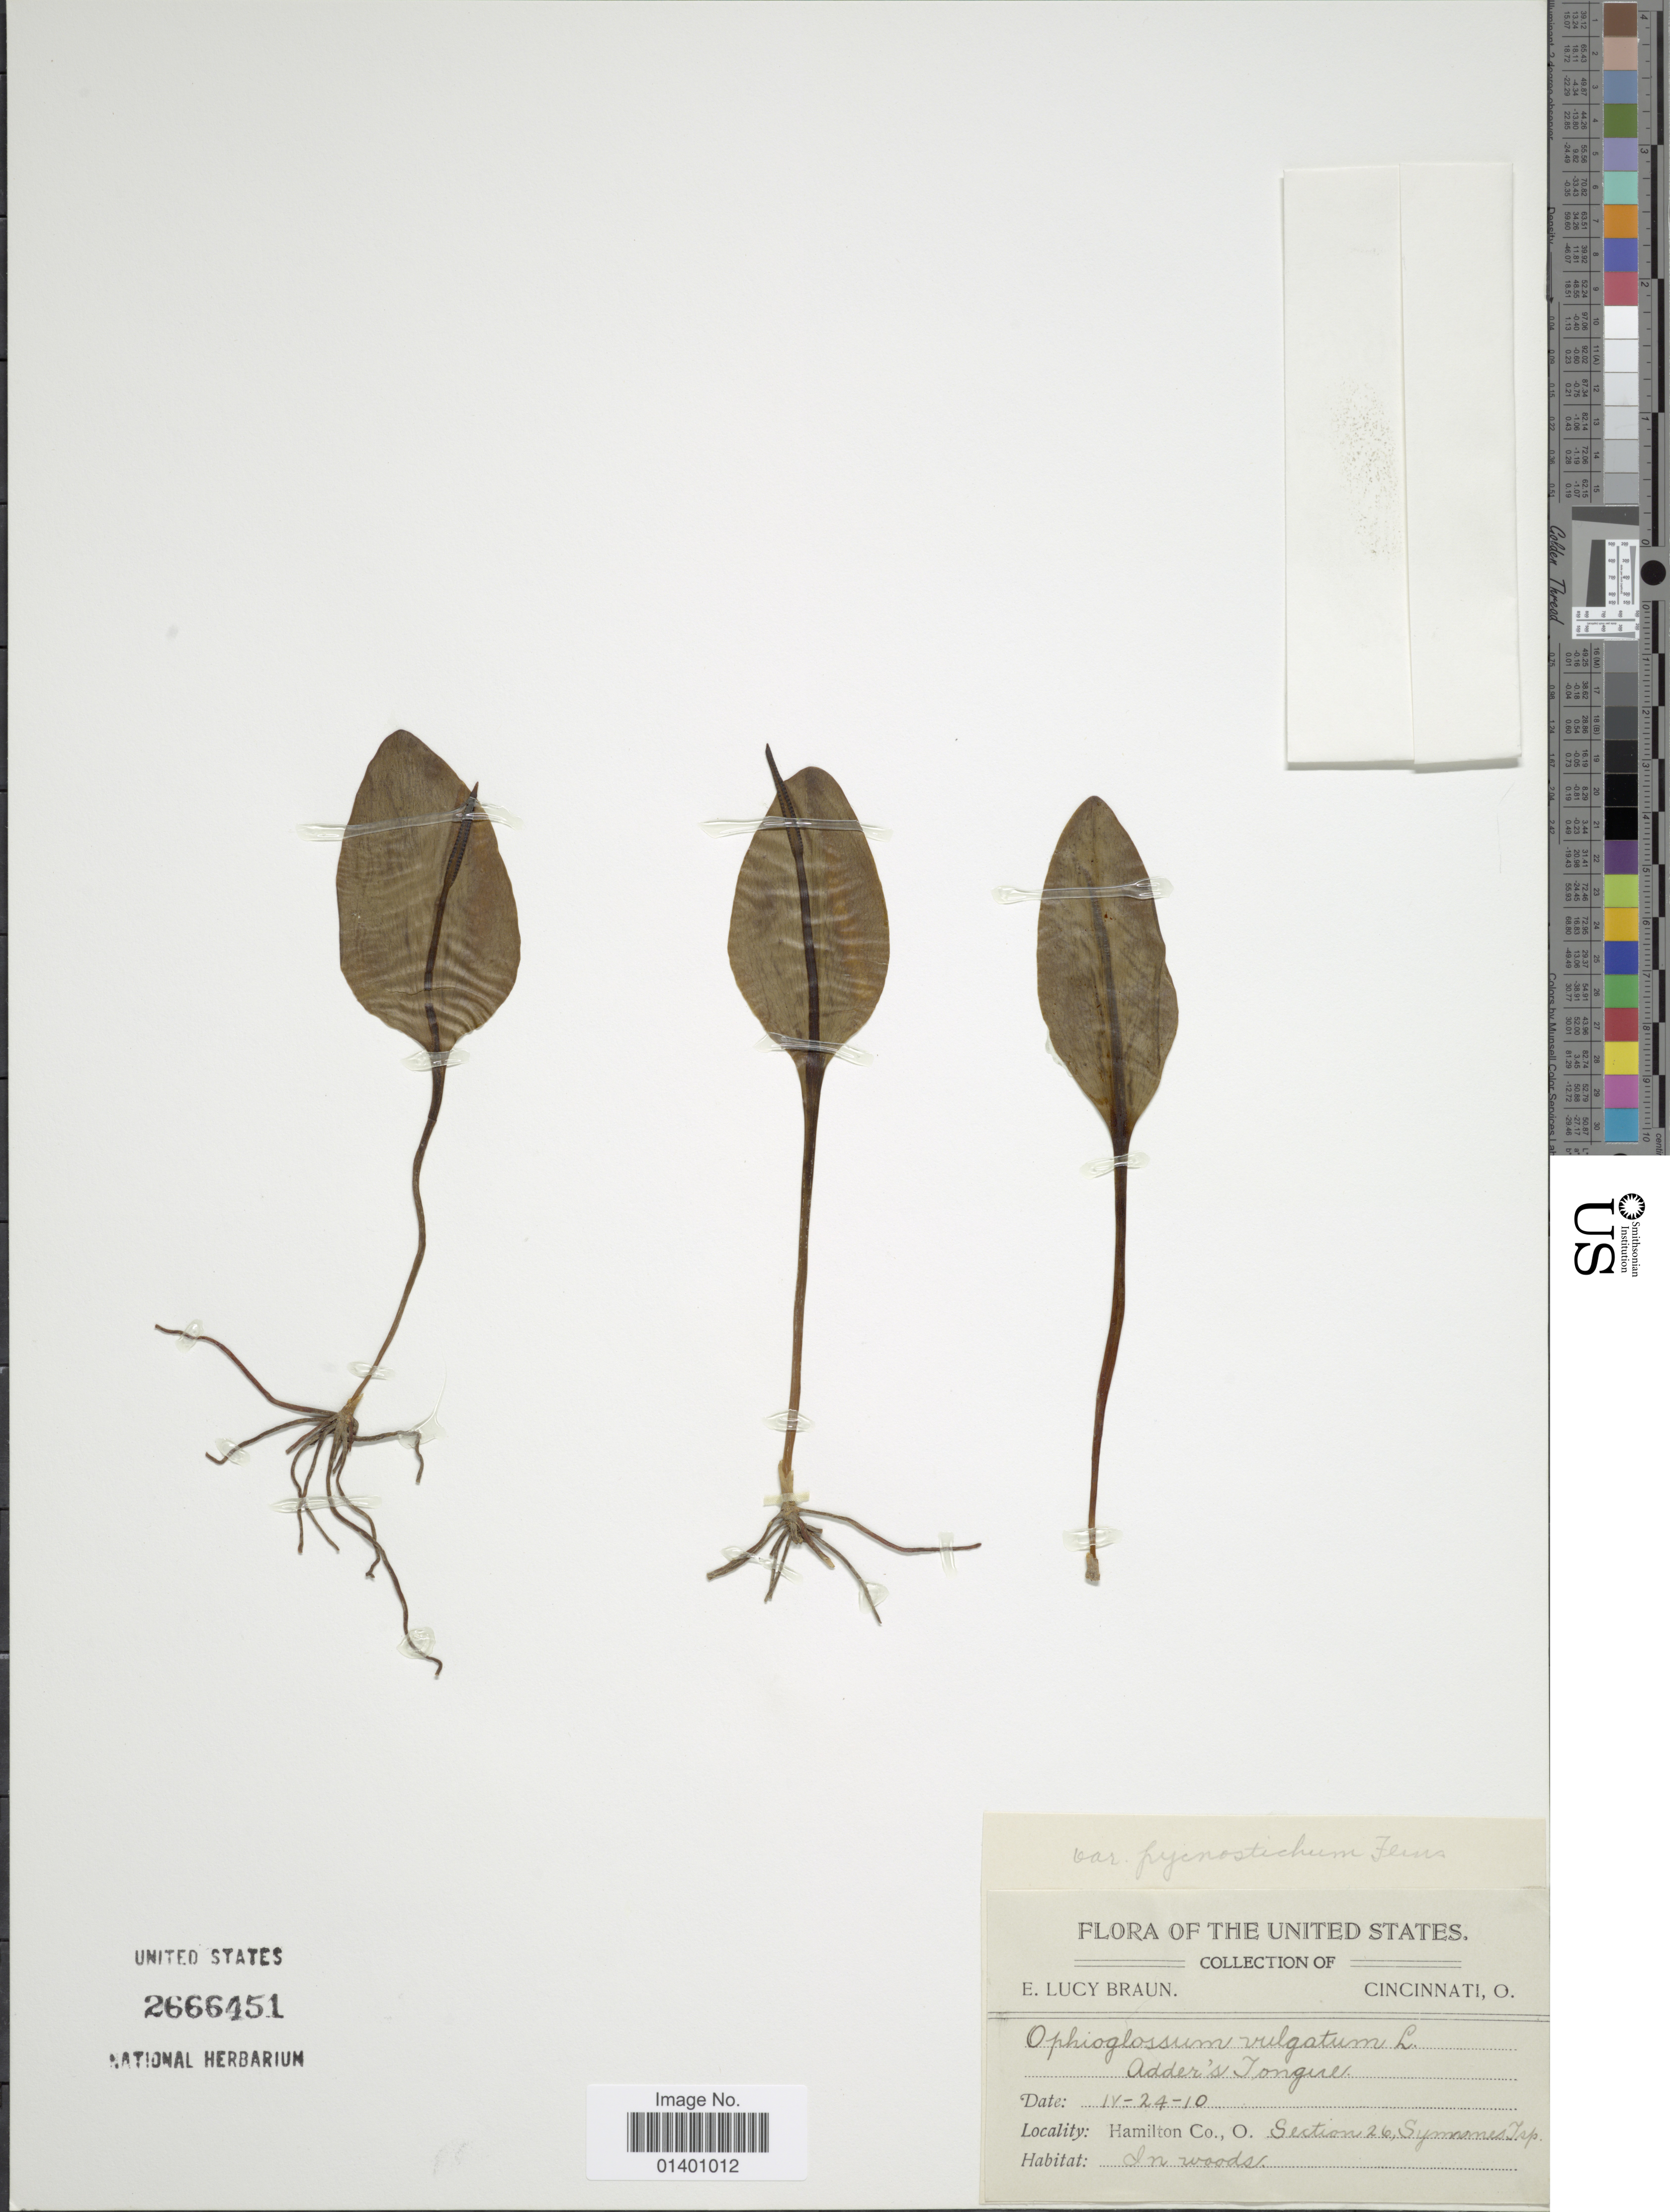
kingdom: Plantae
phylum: Tracheophyta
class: Polypodiopsida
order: Ophioglossales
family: Ophioglossaceae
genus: Ophioglossum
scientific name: Ophioglossum vulgatum var. pycnostichum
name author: Fernald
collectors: E. L. Braun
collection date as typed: Transcribed d/m/y: 24/4/10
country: United States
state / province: Ohio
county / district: Hamilton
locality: Section 26, Symmes Tsp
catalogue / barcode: US 2666451